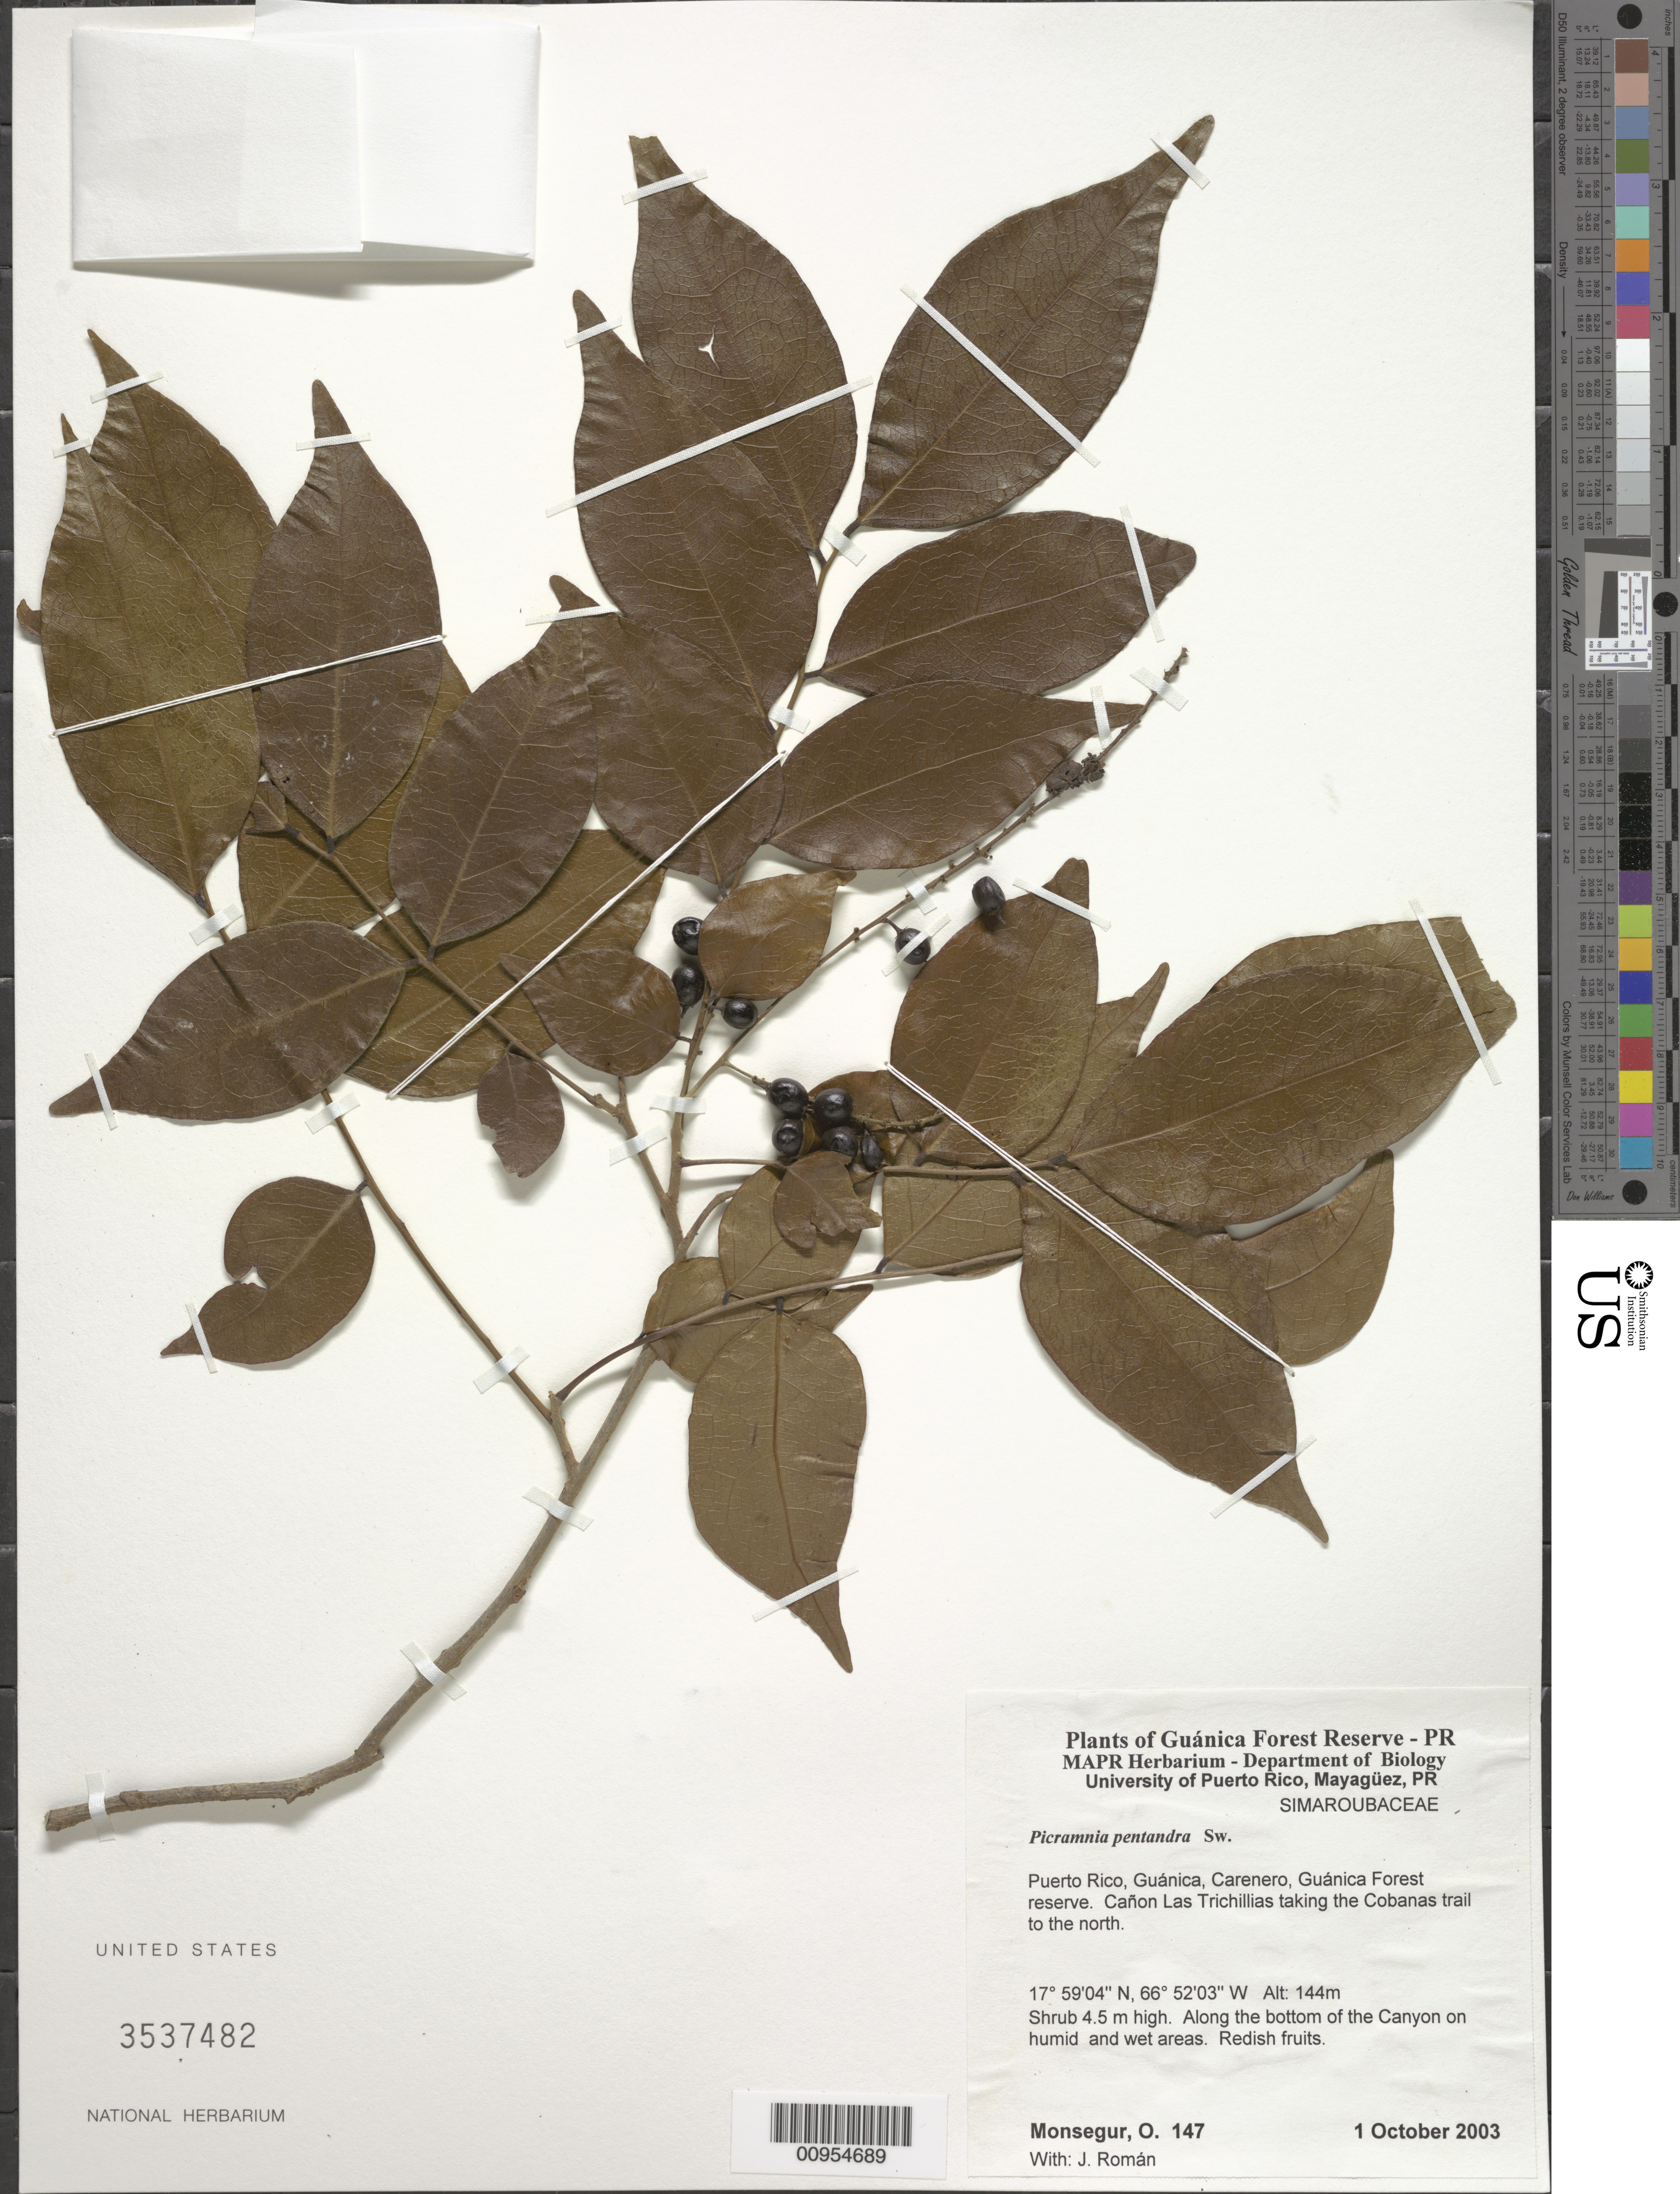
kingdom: Plantae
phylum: Tracheophyta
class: Magnoliopsida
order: Picramniales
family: Picramniaceae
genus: Picramnia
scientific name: Picramnia pentandra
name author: Sw.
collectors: O. Monsegur & J. Román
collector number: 147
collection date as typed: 01 Oct 2003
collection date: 2003-10-01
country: Puerto Rico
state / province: Guánica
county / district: Carenero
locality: Guánica Forest reserve. Cañon Las Trichillias taking the Cobanas trail to the north.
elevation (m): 144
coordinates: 17.59044, 66.52026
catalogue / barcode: US 3537482